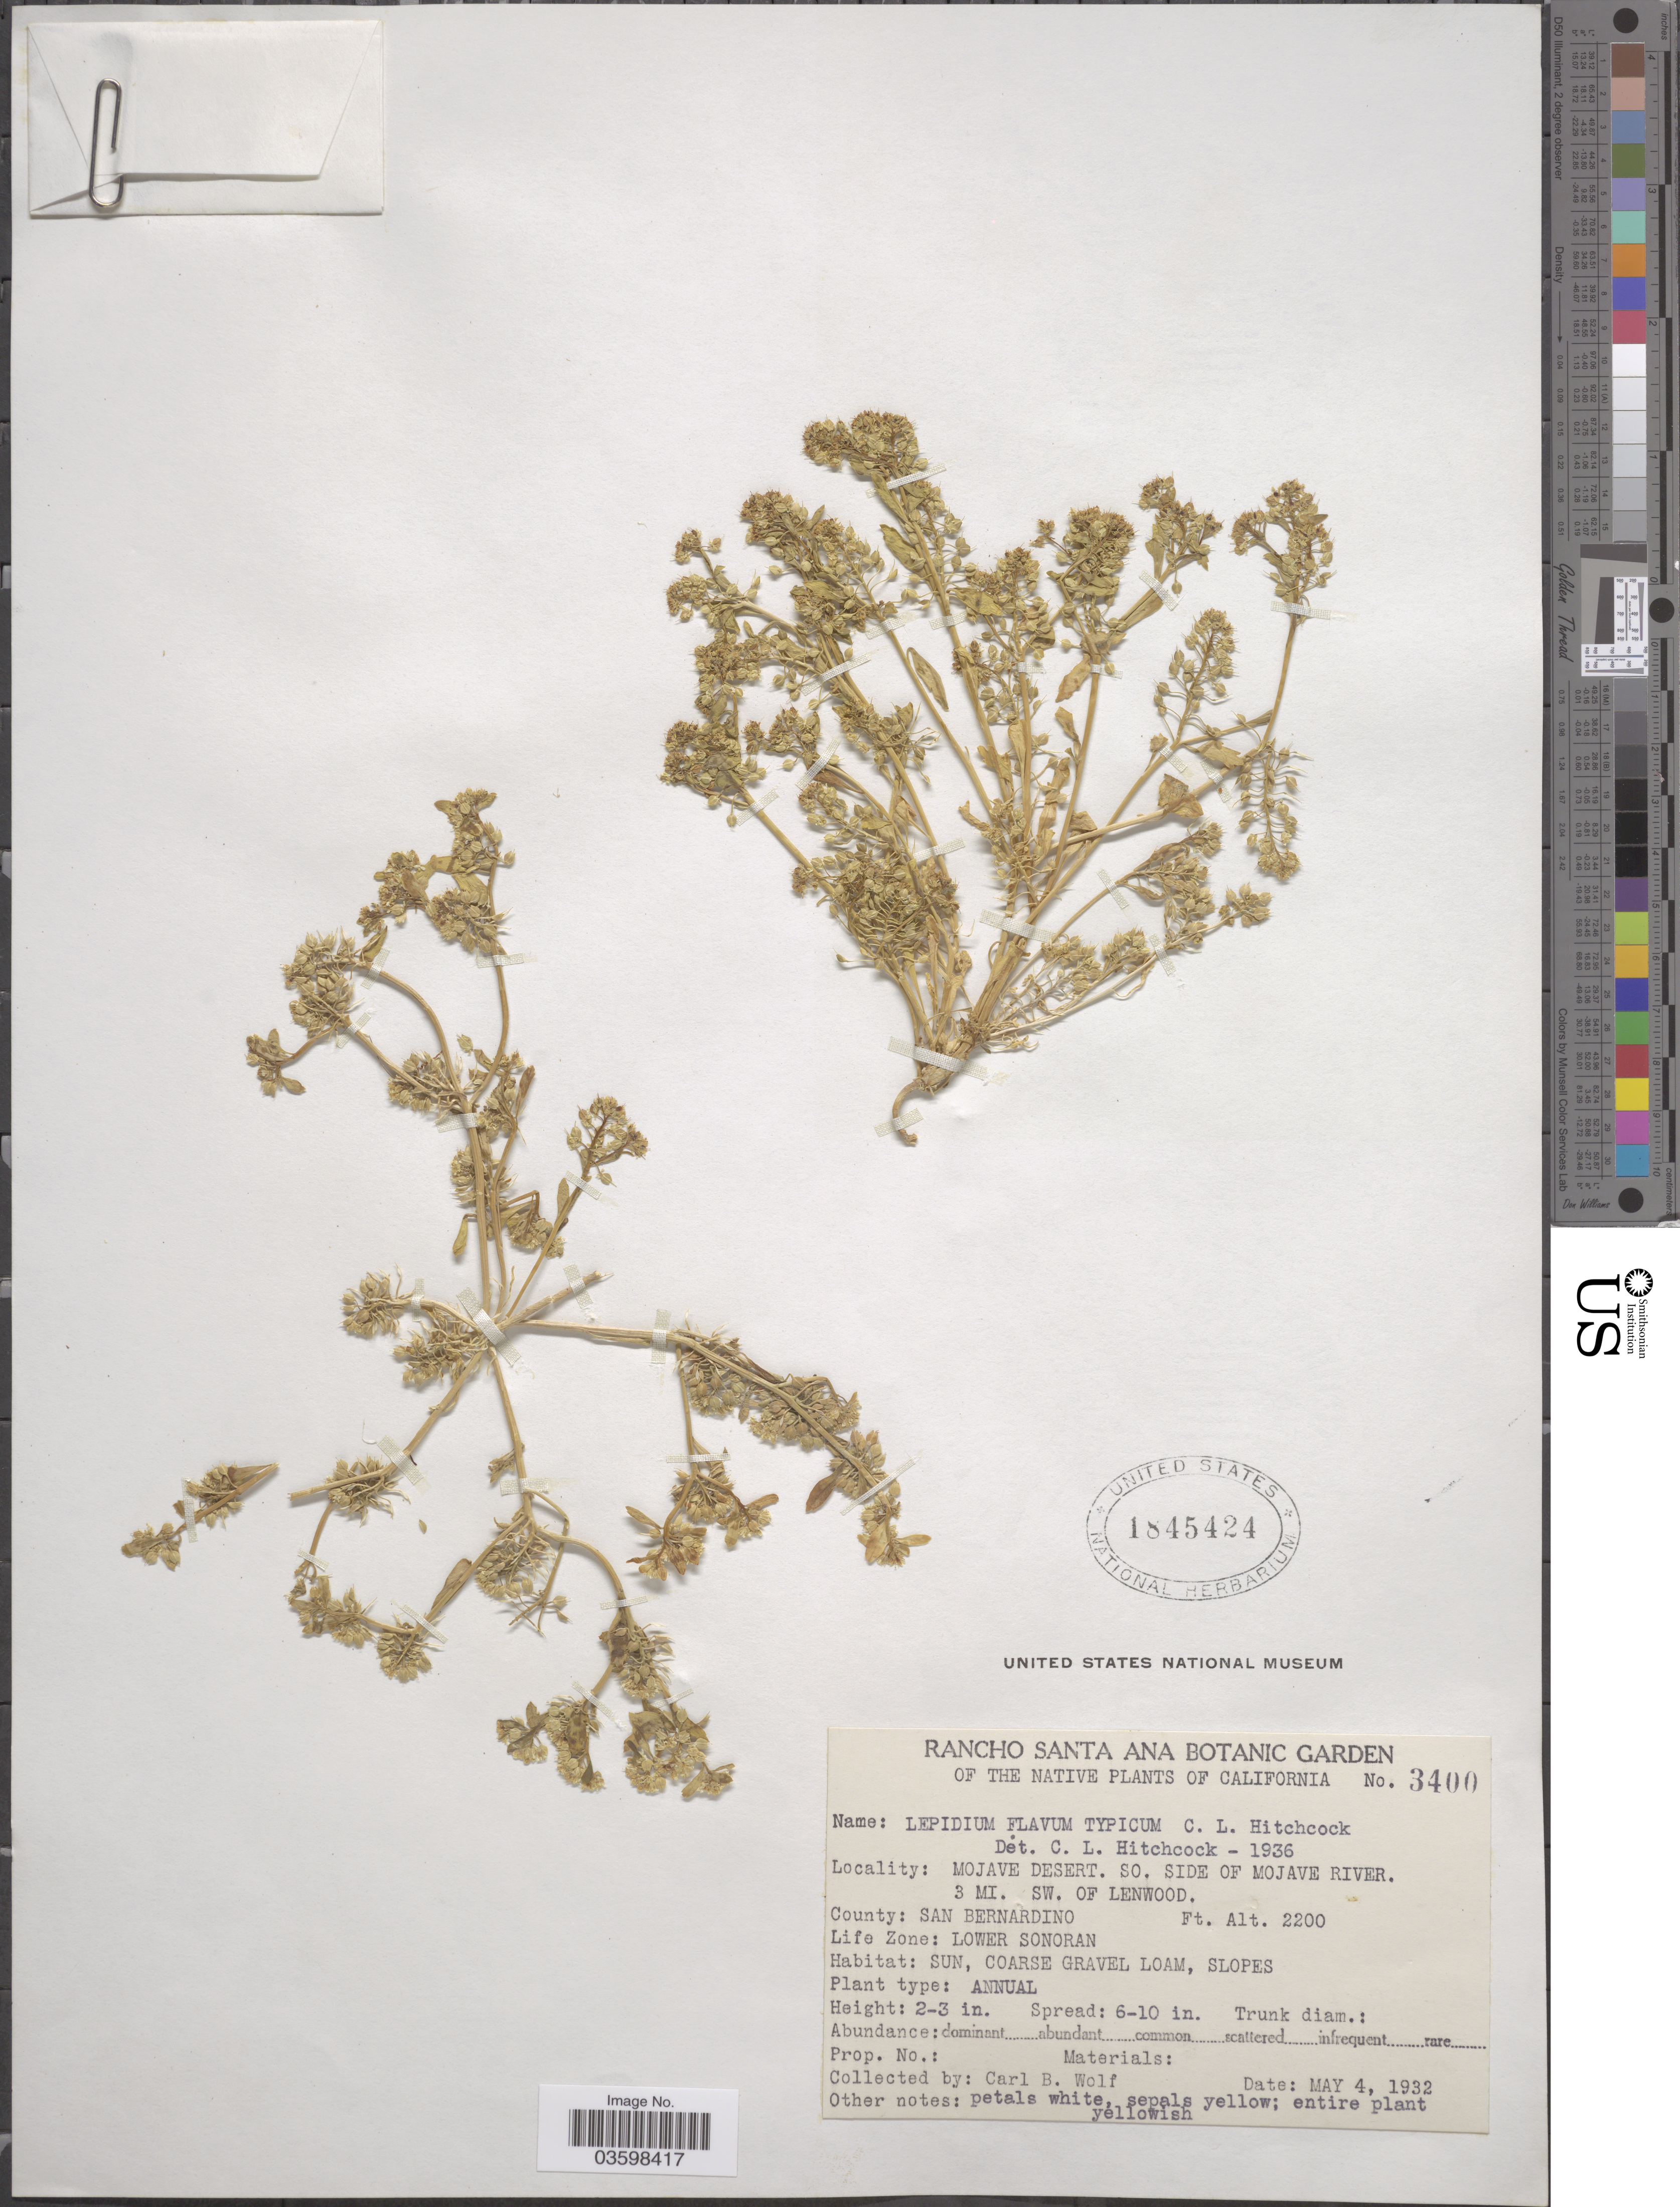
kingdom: Plantae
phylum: Tracheophyta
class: Magnoliopsida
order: Brassicales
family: Brassicaceae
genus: Lepidium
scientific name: Lepidium flavum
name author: Torr.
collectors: C. B. Wolf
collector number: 3400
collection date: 1932-05-04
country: United States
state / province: California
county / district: San Bernardino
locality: Mojave Desert. SO. Side of Mojave River. 3 mi. SW. of Lenwood. County: San Bernardino. Life Zone: Lower Sonoran.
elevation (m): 671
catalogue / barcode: US 1845424